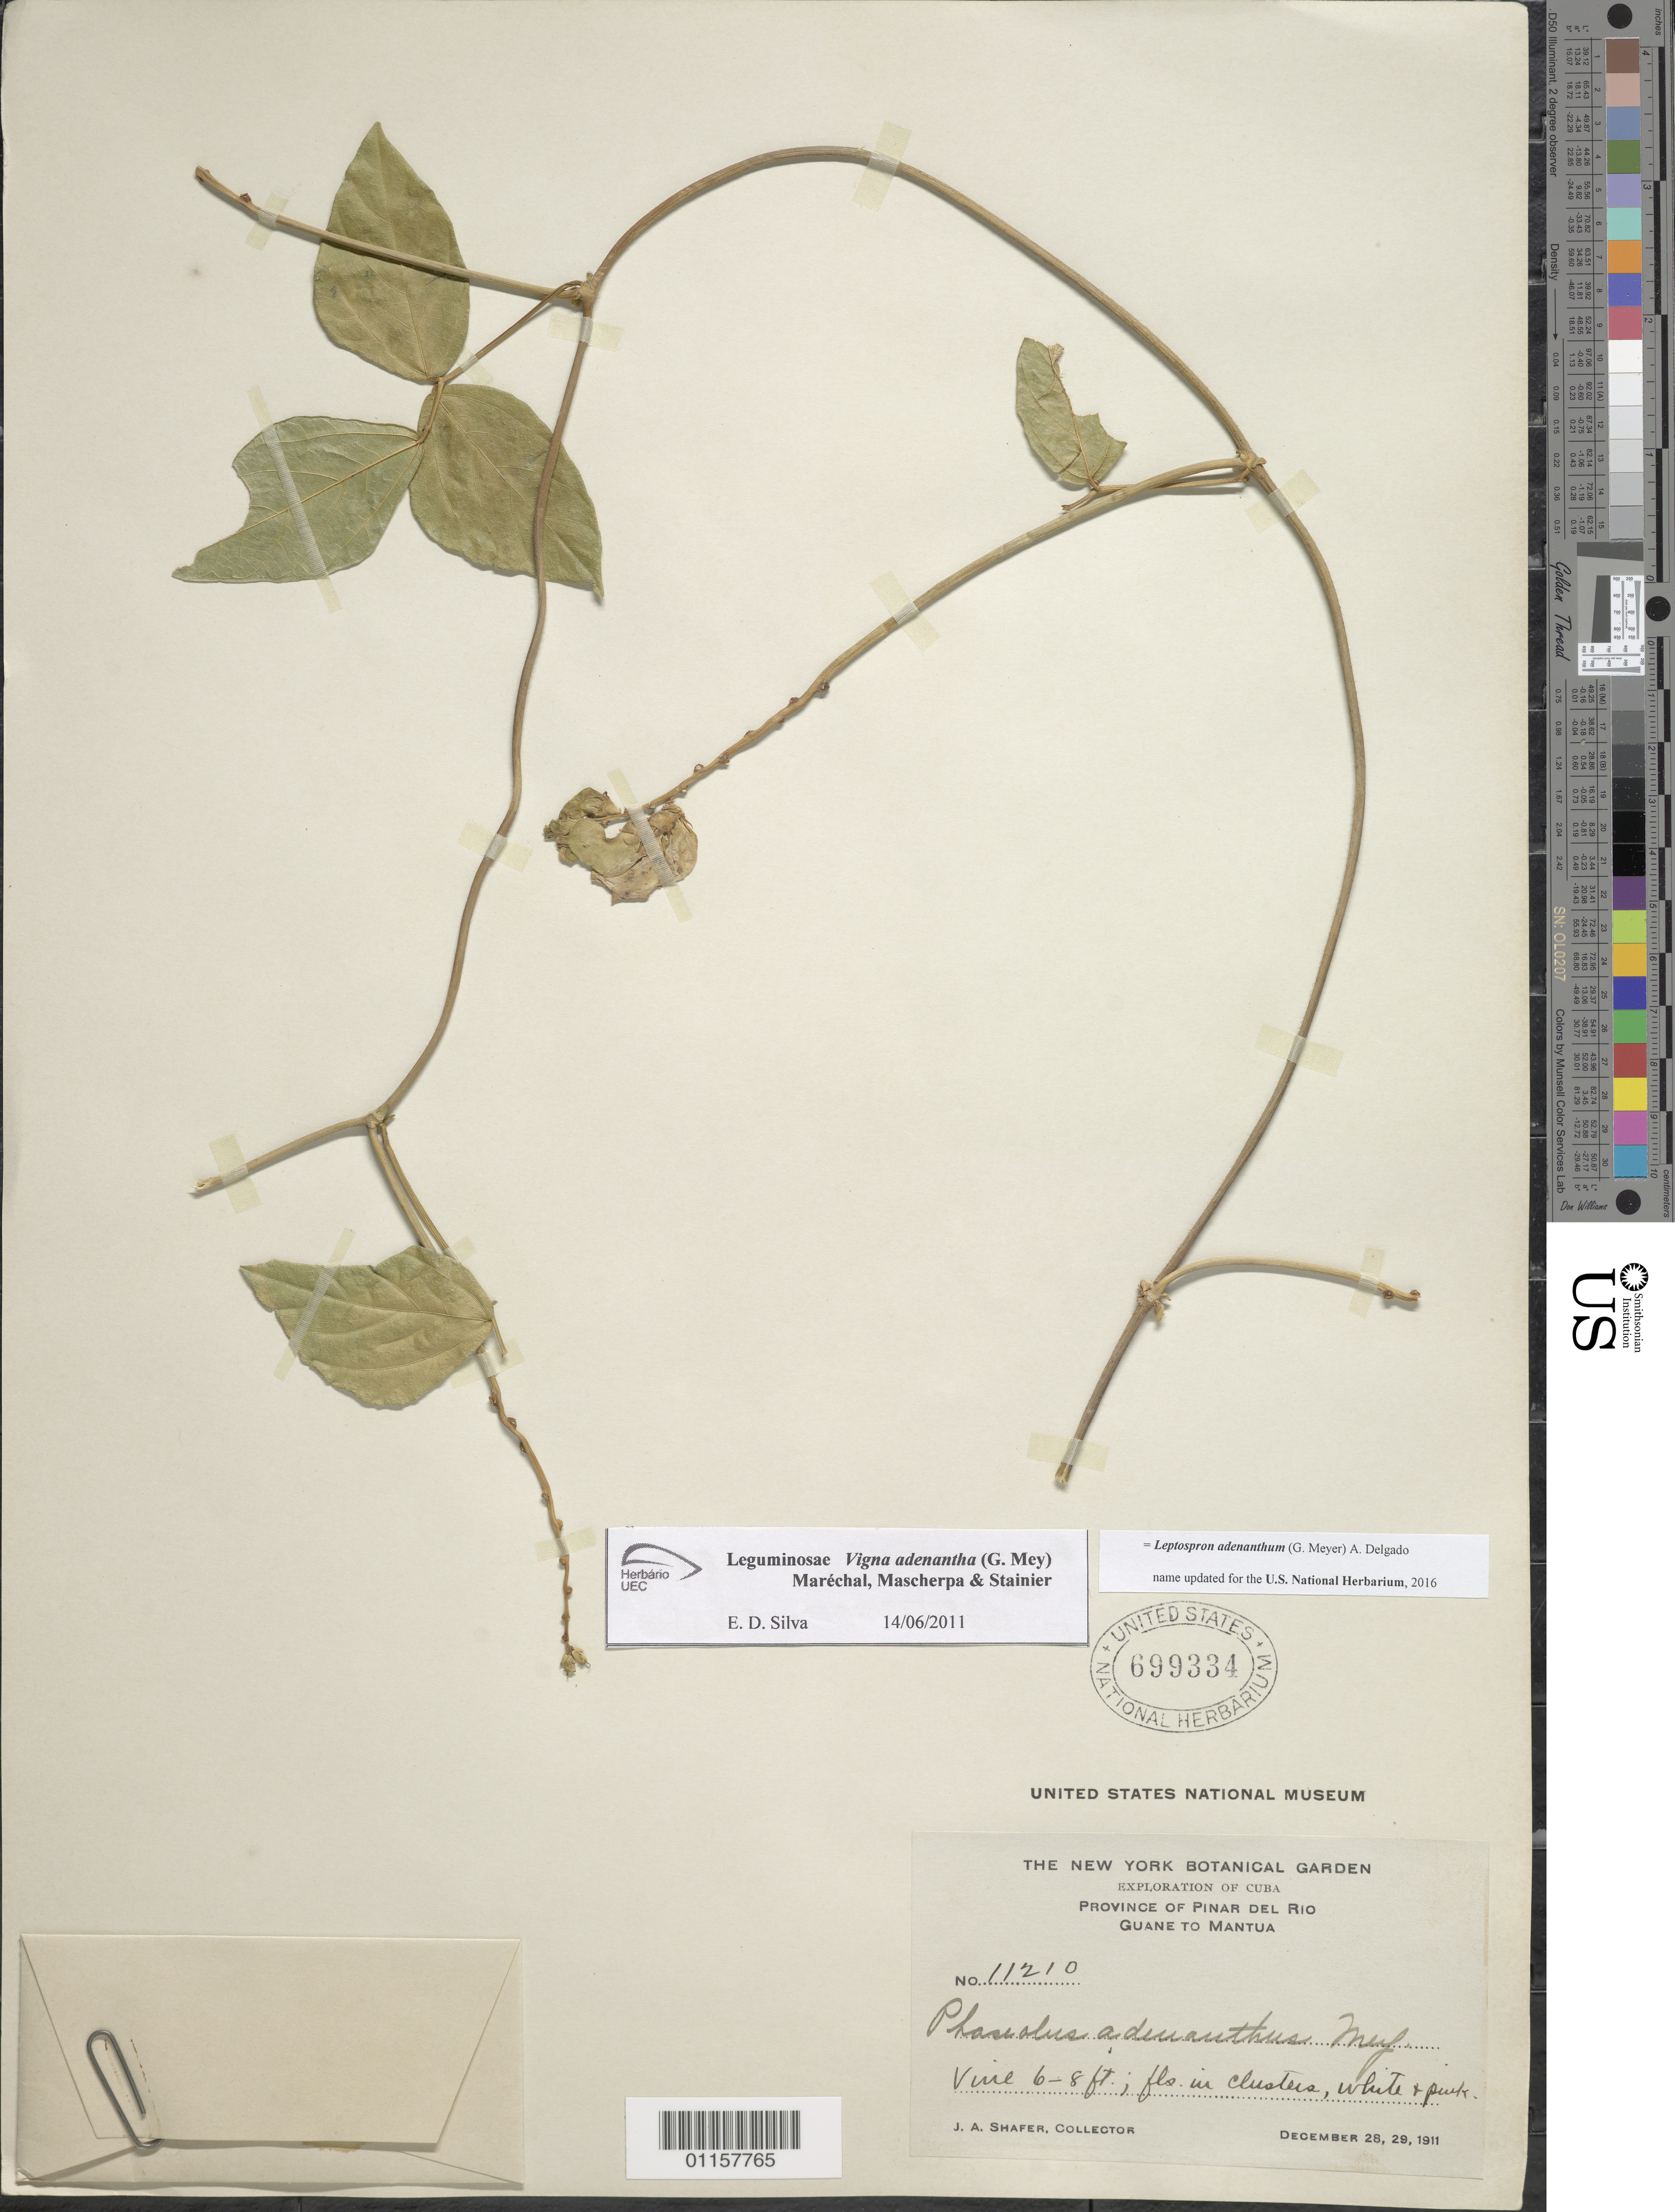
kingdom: Plantae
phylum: Tracheophyta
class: Magnoliopsida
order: Fabales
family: Fabaceae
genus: Leptospron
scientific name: Leptospron adenanthum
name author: (G. Mey.) A. Delgado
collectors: J. A. Shafer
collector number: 11210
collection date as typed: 28 Dec 1911 to 29 Dec 1911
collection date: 1911-12-28/1911-12-29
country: Cuba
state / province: Pinar del Rio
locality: Guane to Mantua.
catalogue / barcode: US 699334